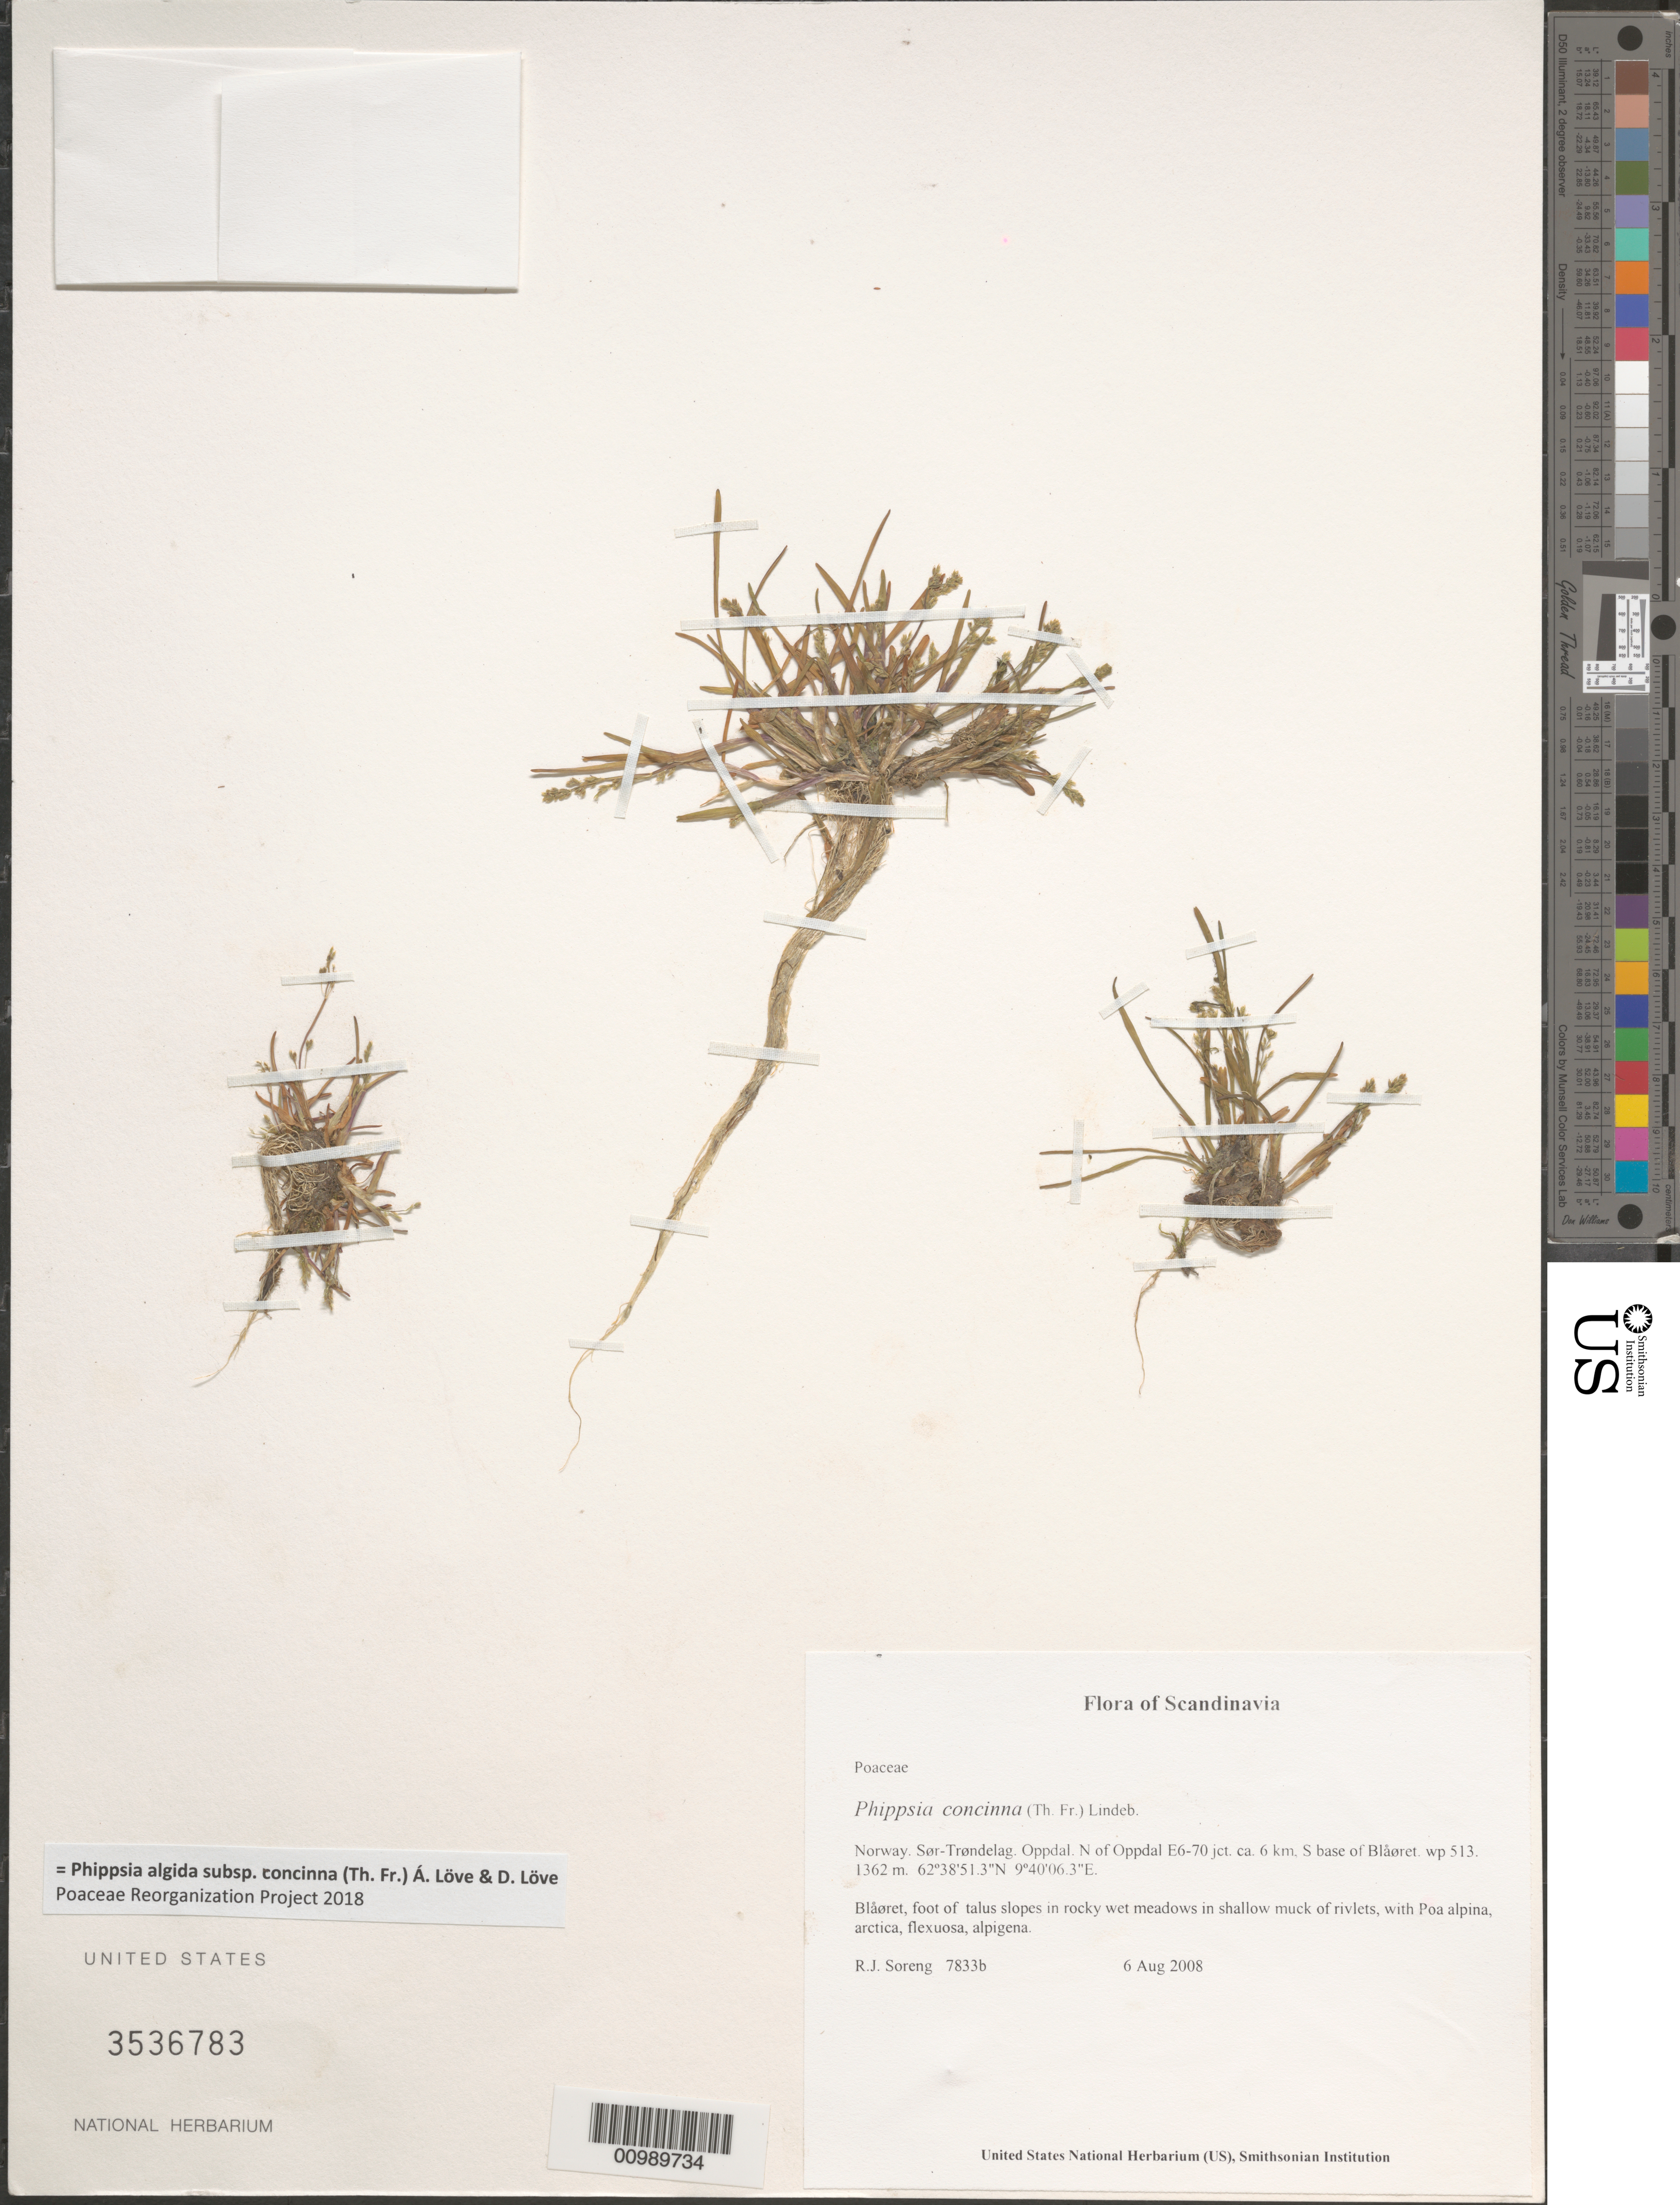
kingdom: Plantae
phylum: Tracheophyta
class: Liliopsida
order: Poales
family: Poaceae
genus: Phippsia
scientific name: Phippsia algida subsp. concinna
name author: (Th. Fr.) Á. Löve & D. Löve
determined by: Poaceae Reorganization Project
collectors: R. J. Soreng & N. L. Soreng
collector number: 7833-b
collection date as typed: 06 Aug 2008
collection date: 2008-08-06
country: Norway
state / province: Trøndelag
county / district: Oppdal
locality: N of Oppdal E6-70 jct. ca. 6 km, S base of Blåøret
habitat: Blåøret, foot of talus slopes in rocky wet meadows in shallow muck of rivlets, with Poa alpina, arctica, flexuosa, alpigena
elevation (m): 1362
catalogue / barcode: US 3536783